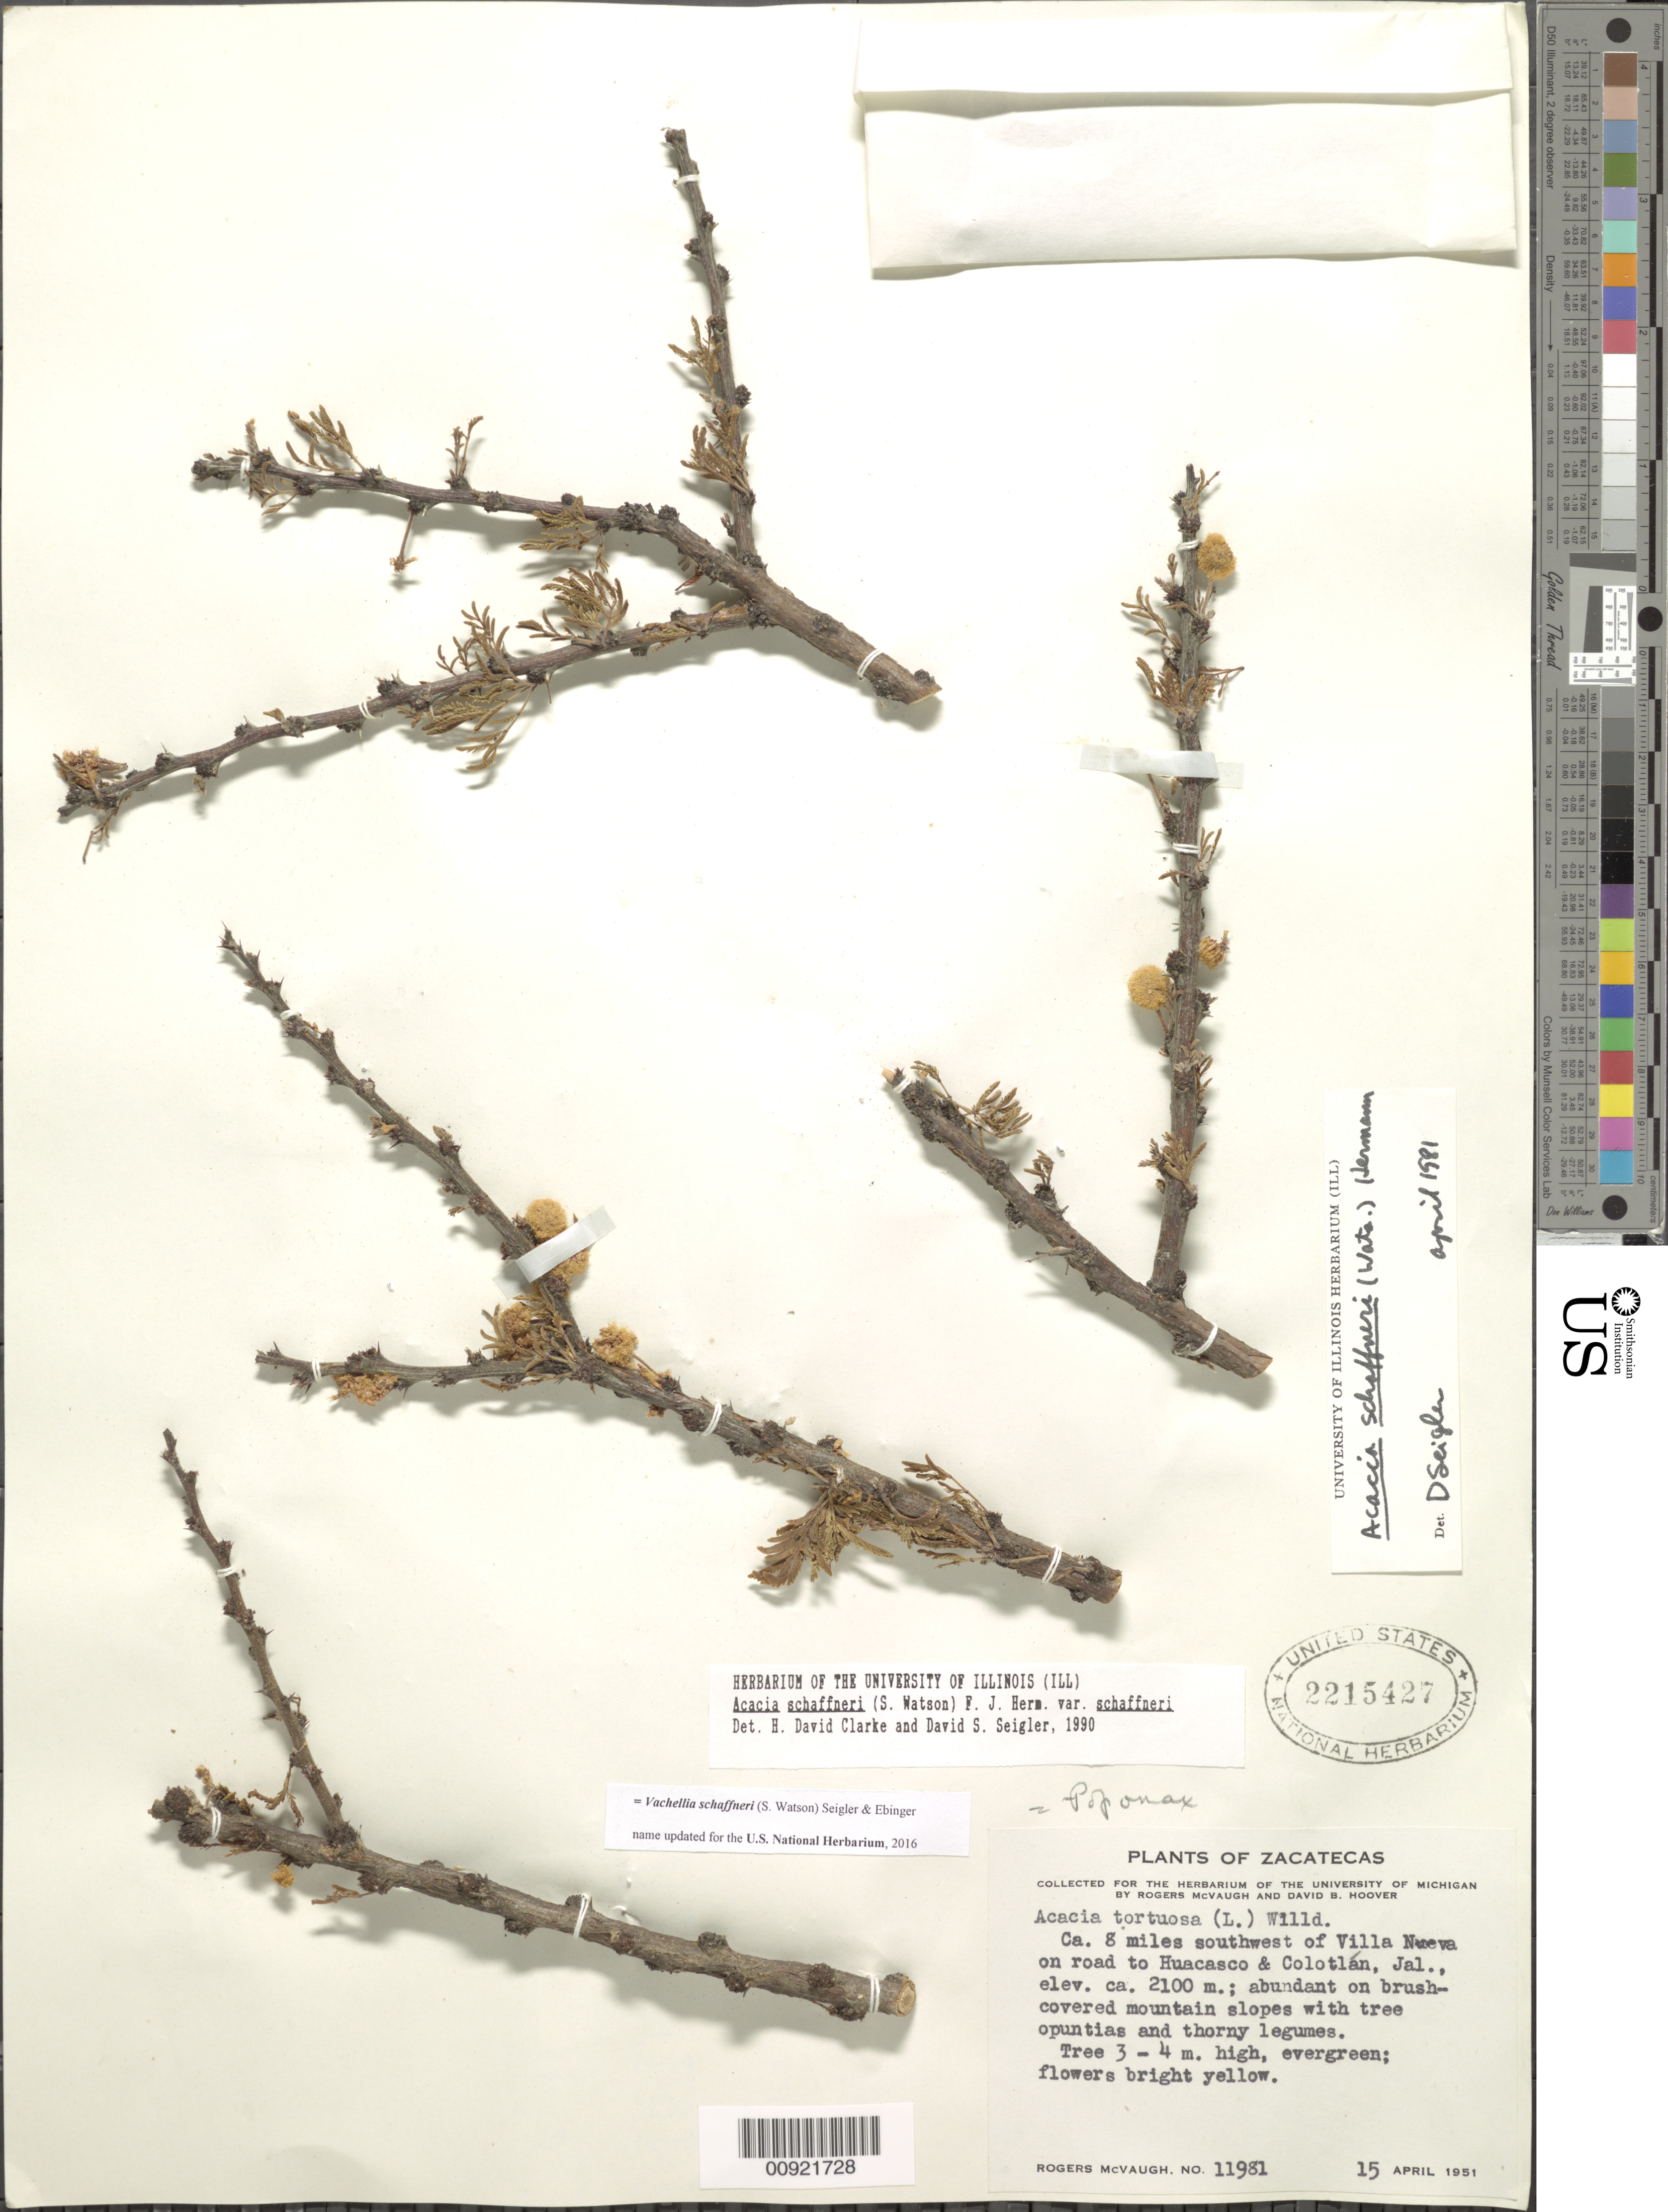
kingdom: Plantae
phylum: Tracheophyta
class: Magnoliopsida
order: Fabales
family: Fabaceae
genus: Vachellia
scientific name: Vachellia schaffneri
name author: (S. Watson) Seigler & Ebinger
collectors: R. McVaugh & D. B. Hoover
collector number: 11981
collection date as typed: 15 Apr 1951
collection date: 1951-04-15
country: Mexico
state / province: Zacatecas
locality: Ca. 8 miles southwest of Villa Nueva on road to Huacasco & Colotlán, Jalisco.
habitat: On brush-covered mountain slopes with tree opuntias and thorny legumes.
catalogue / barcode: US 2215427